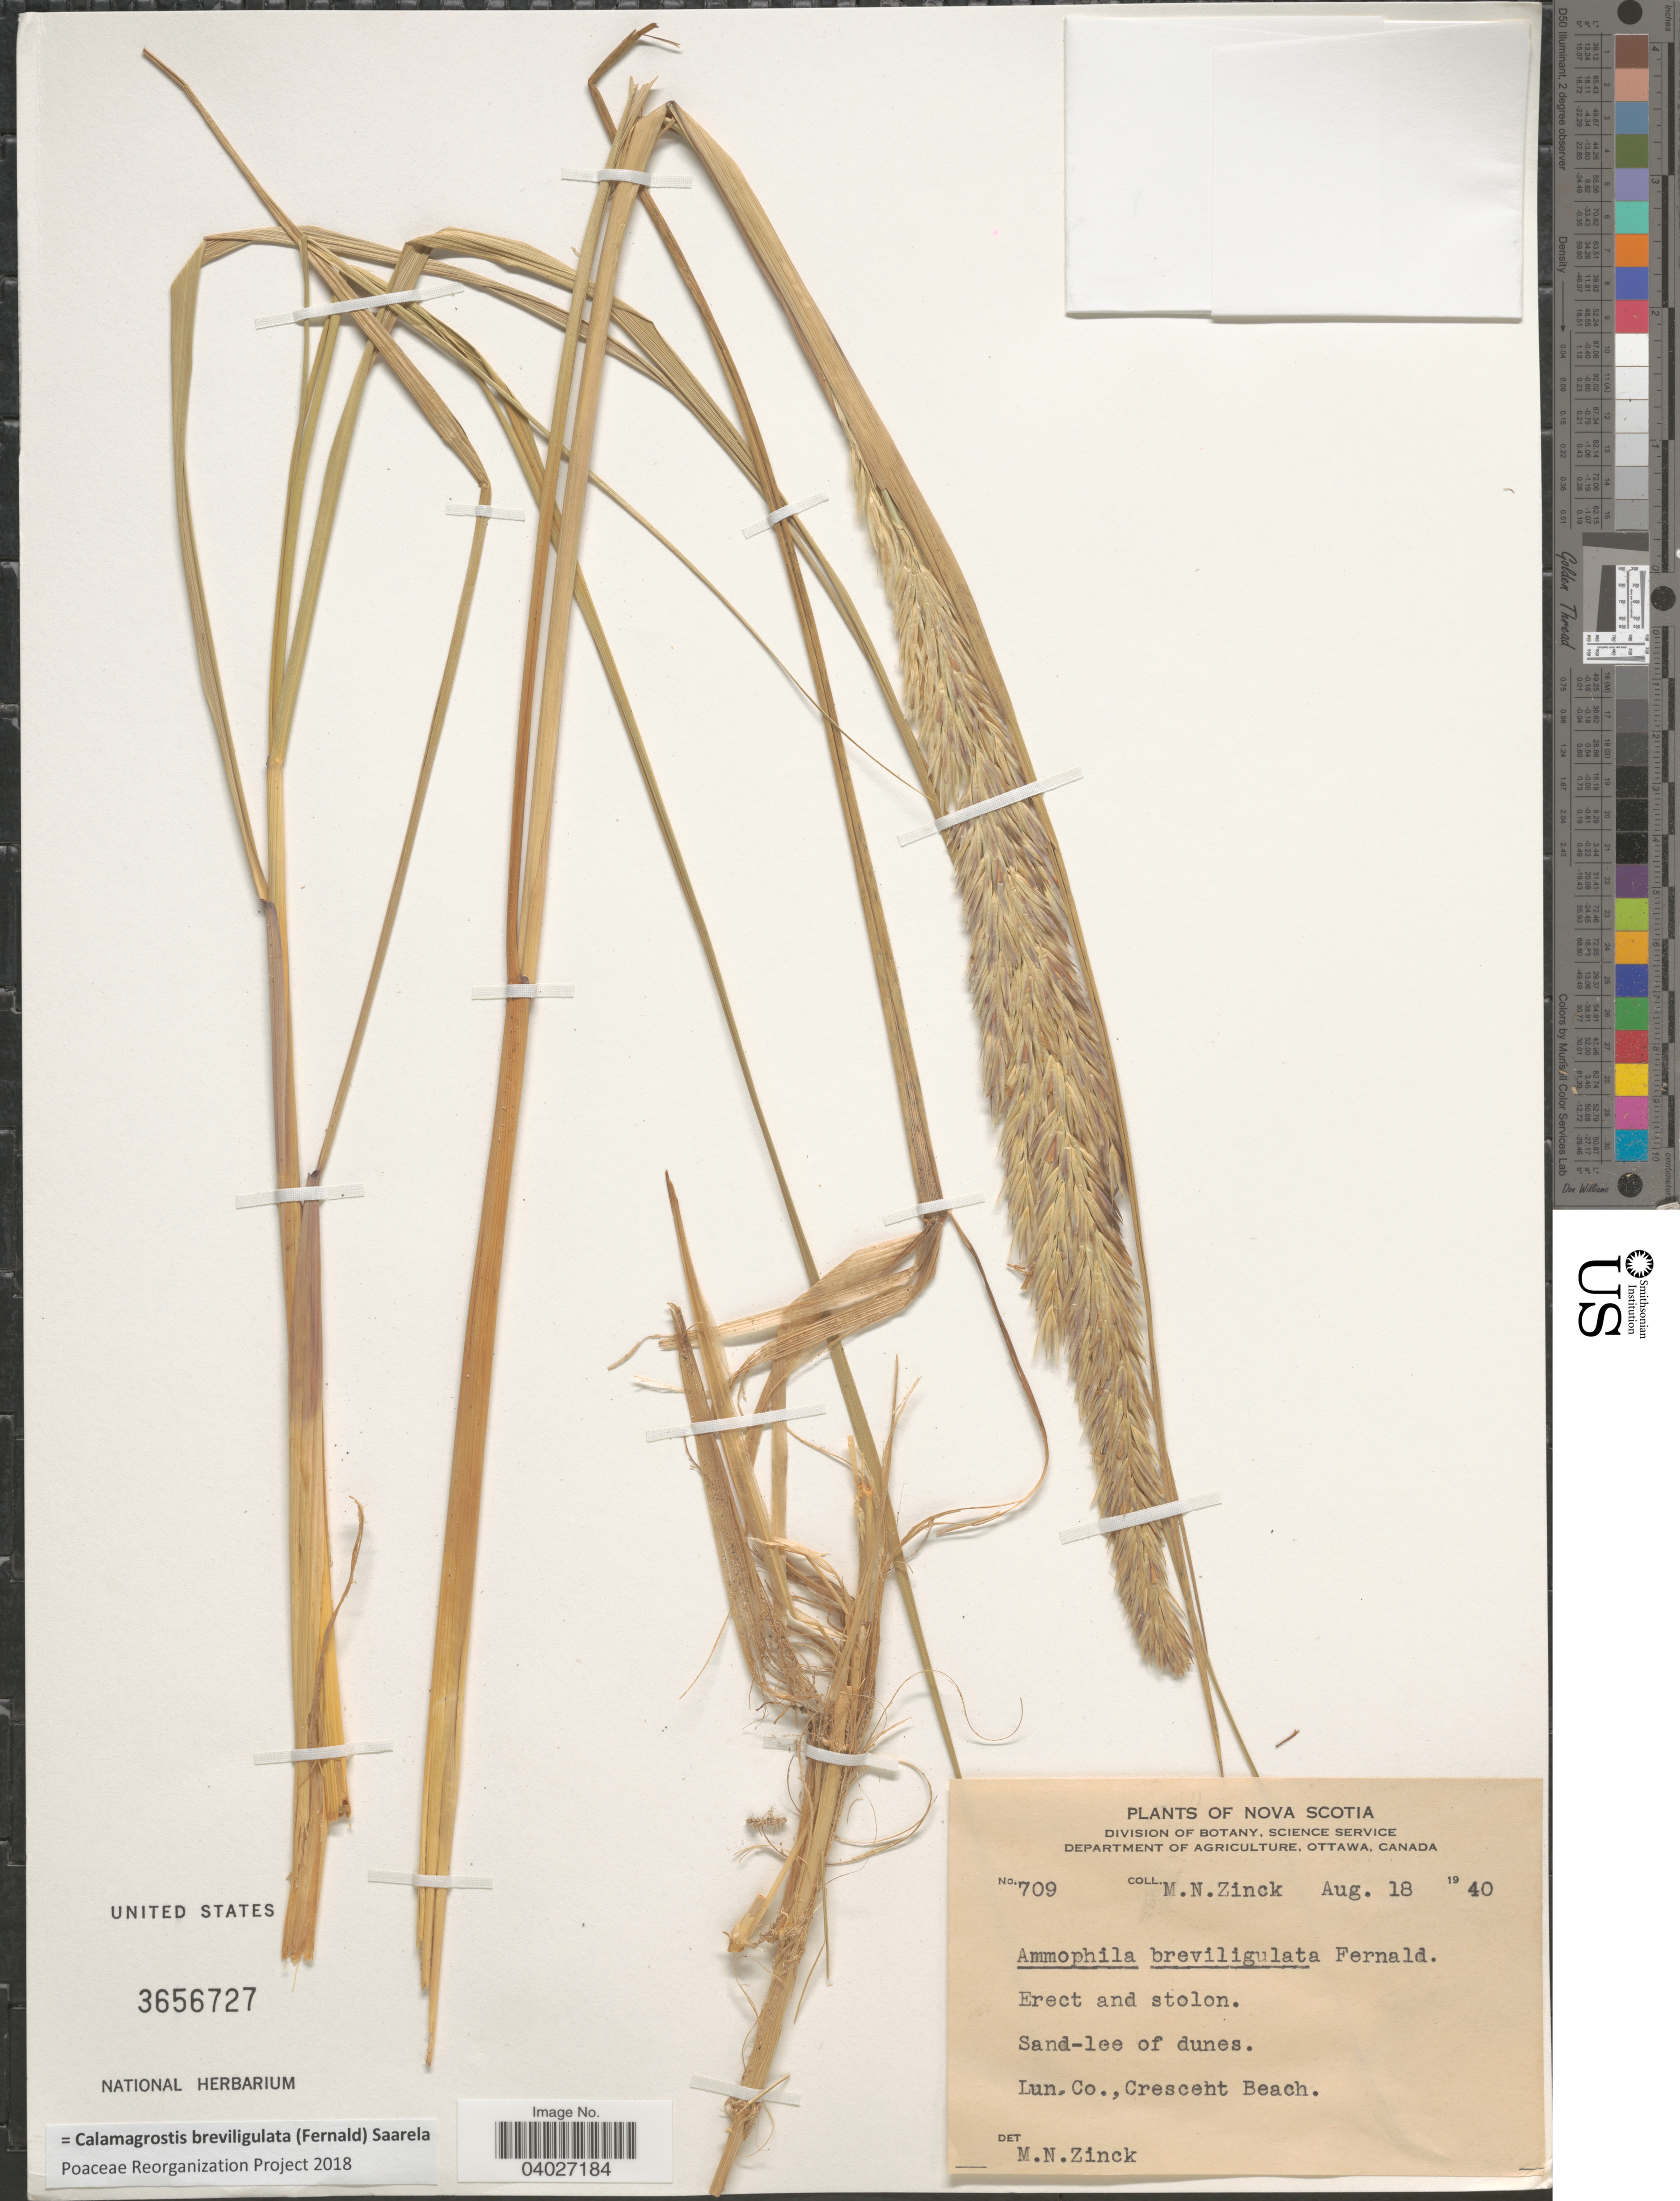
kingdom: Plantae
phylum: Tracheophyta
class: Liliopsida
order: Poales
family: Poaceae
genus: Calamagrostis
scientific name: Calamagrostis breviligulata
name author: (Fernald) Saarela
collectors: M. Zinck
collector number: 709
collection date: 1940-08-18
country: Canada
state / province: Nova Scotia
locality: Sand-lee of dunes. Lun Co., Crescent Beach.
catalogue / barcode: US 3656727